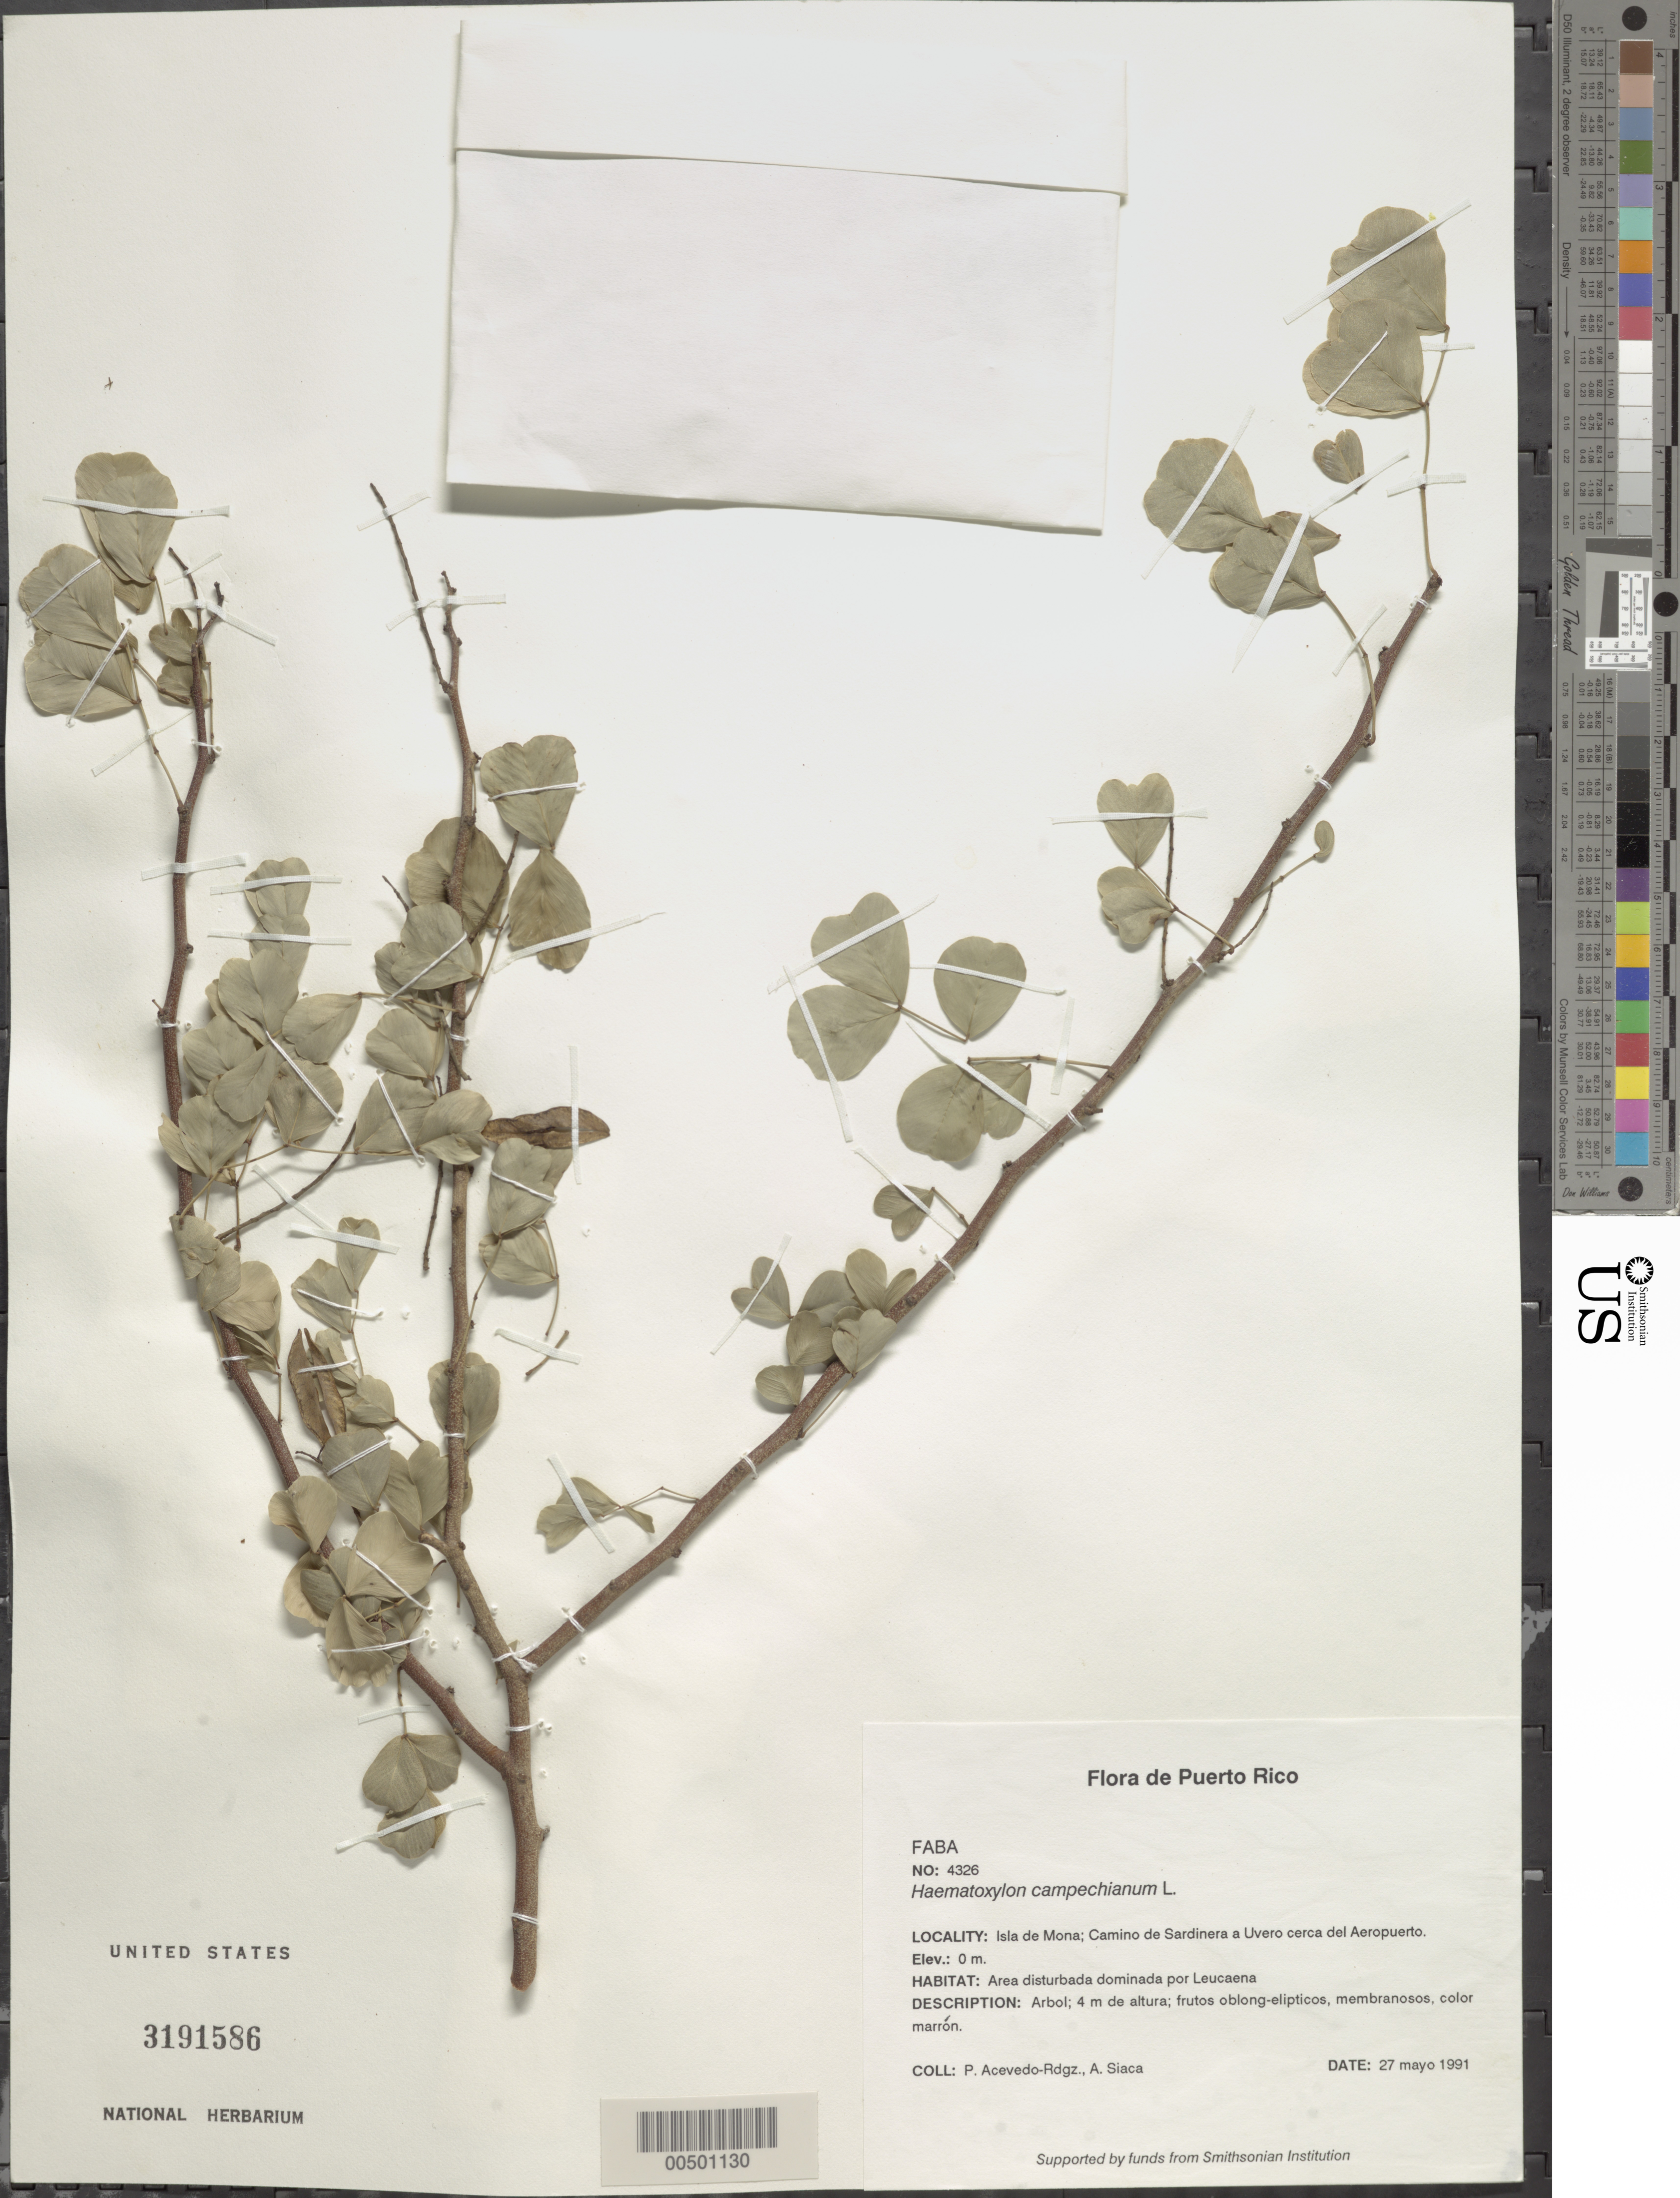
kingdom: Plantae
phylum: Tracheophyta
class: Magnoliopsida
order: Fabales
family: Fabaceae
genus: Haematoxylum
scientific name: Haematoxylum campechianum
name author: L.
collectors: P. Acevedo-Rodr. & A. Siaca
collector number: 4326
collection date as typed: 27 May 1991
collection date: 1991-05-27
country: Puerto Rico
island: Mona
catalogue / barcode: US 3191586